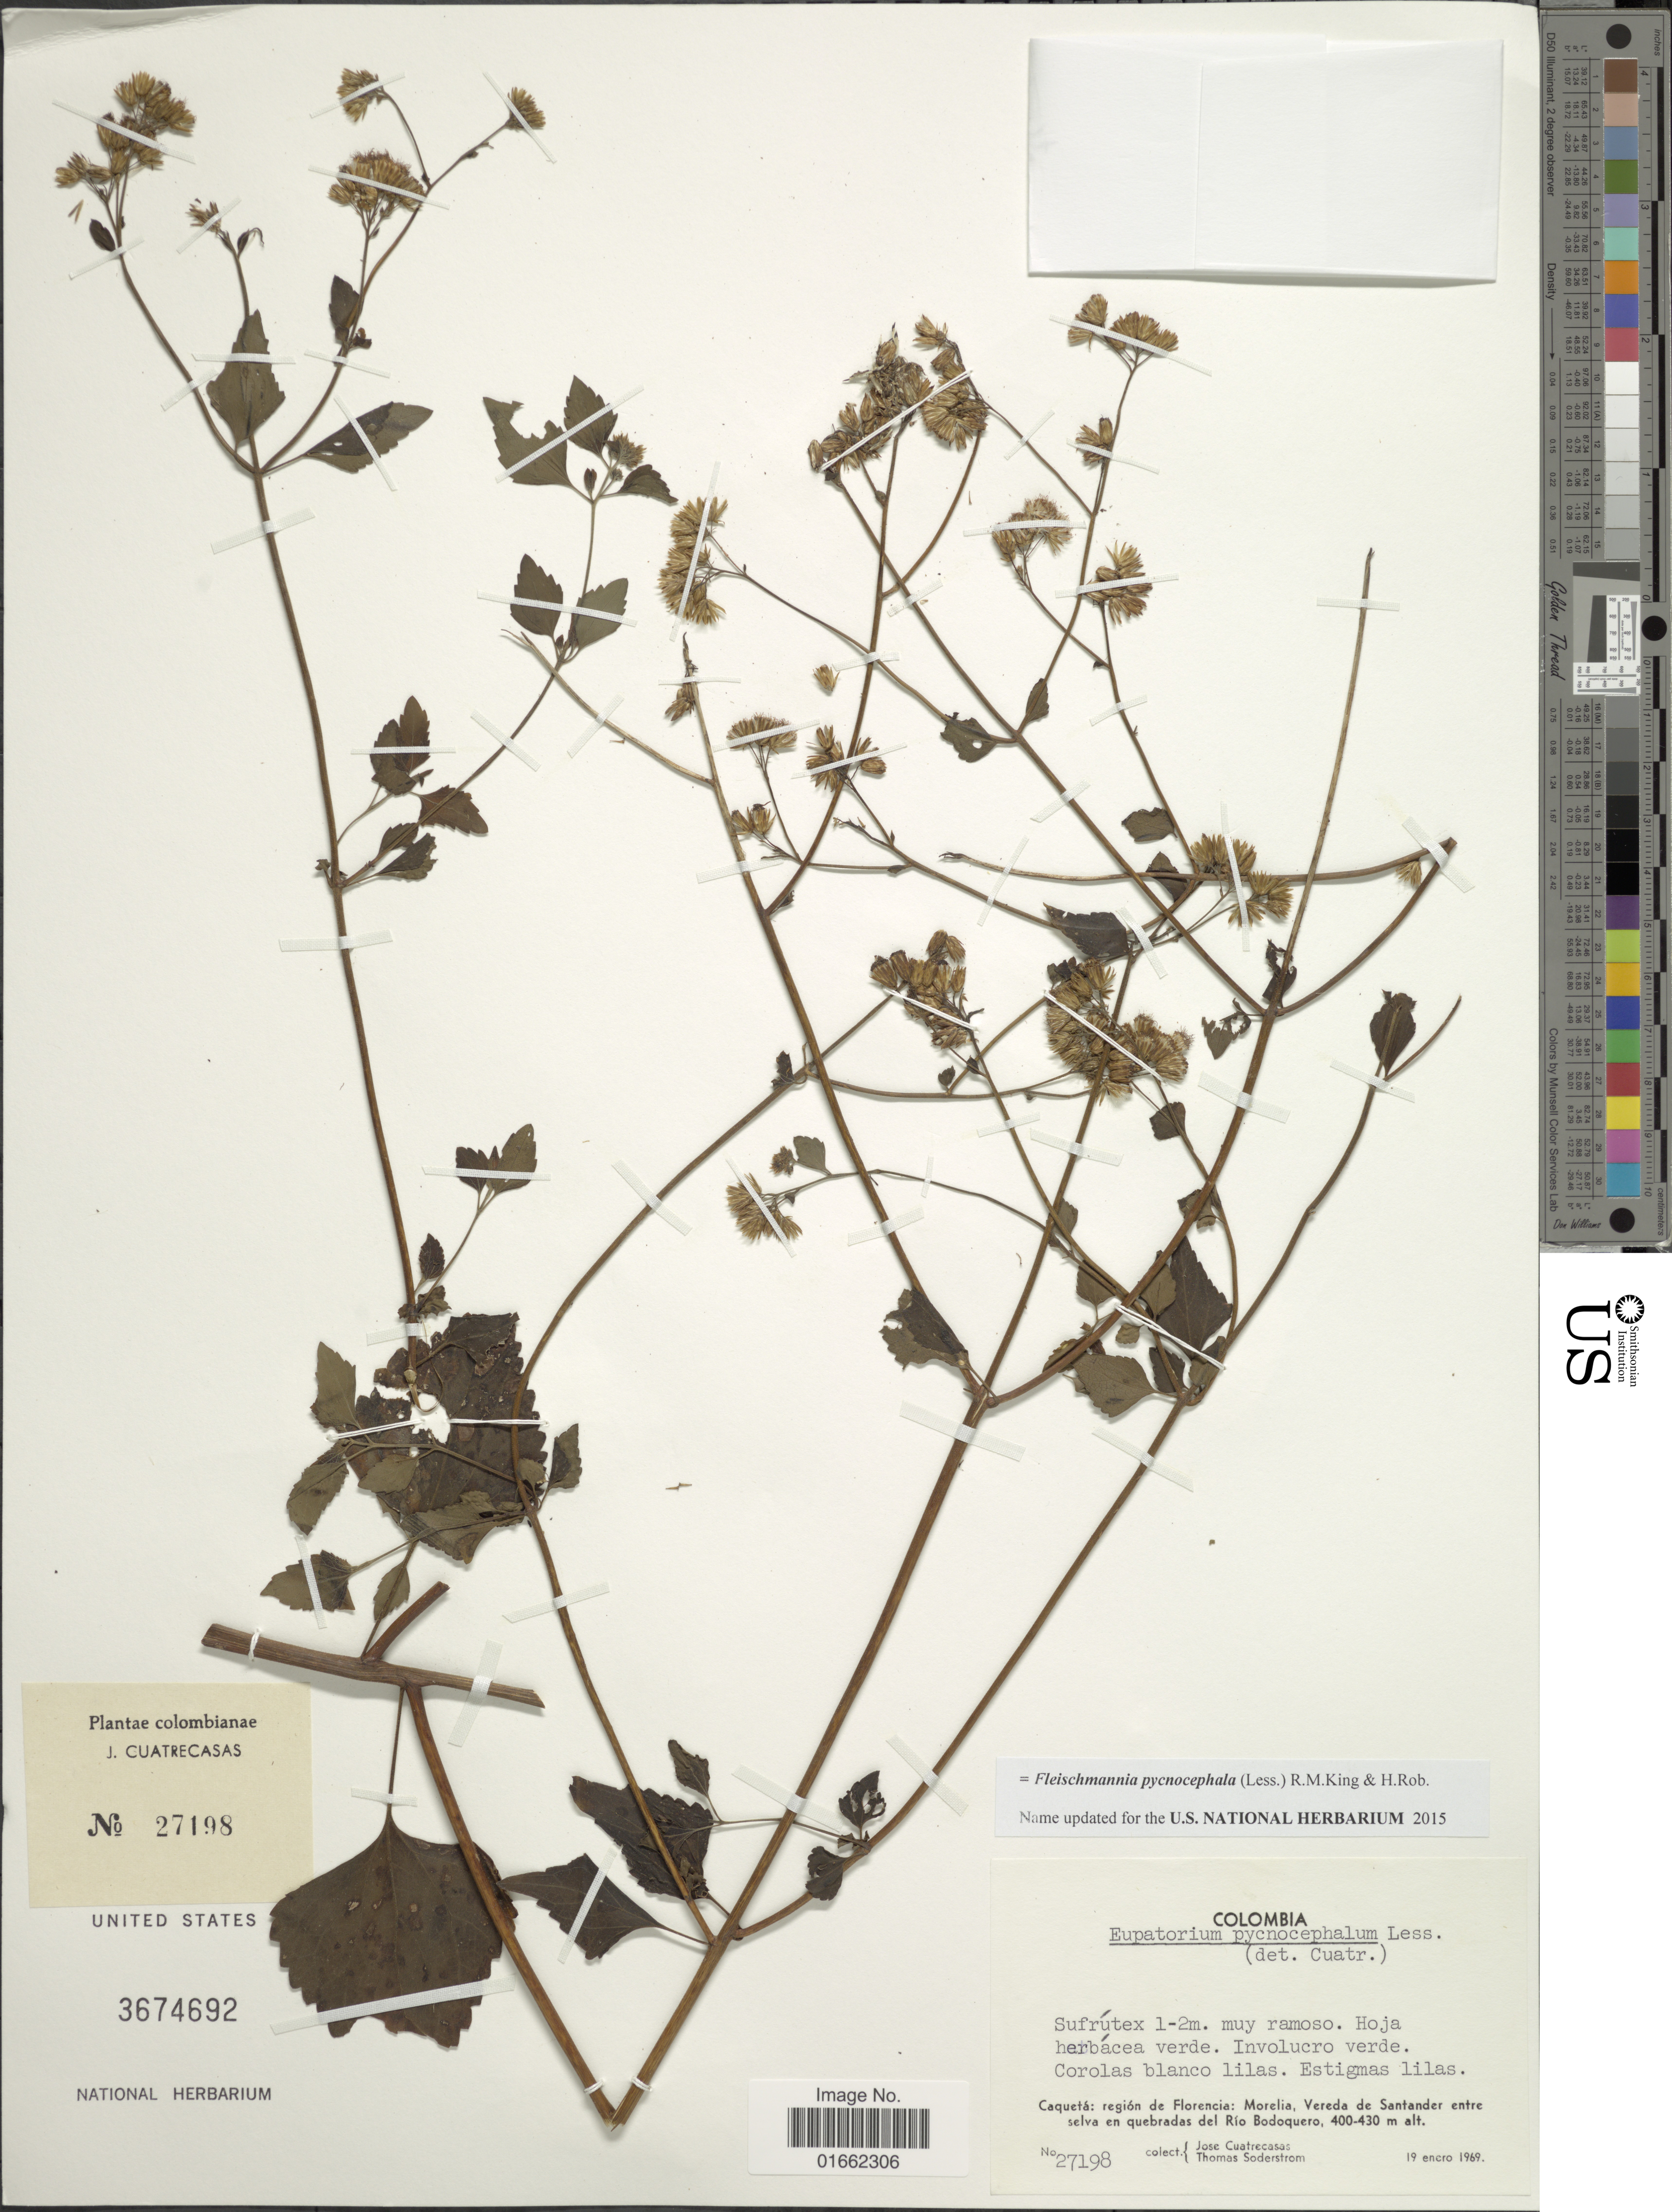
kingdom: Plantae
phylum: Tracheophyta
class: Magnoliopsida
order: Asterales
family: Asteraceae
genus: Fleischmannia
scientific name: Fleischmannia pycnocephala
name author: (Less.) R.M. King & H. Rob.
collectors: J. Cuatrecasas & T. R. Soderstrom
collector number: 27198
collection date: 1969-01-19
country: Colombia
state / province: Caquetá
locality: Caquetá: región de Florencia: Morelia, Vereda de Santander entre selva en quebrados del Río Bodoquero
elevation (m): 400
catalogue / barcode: US 3674692